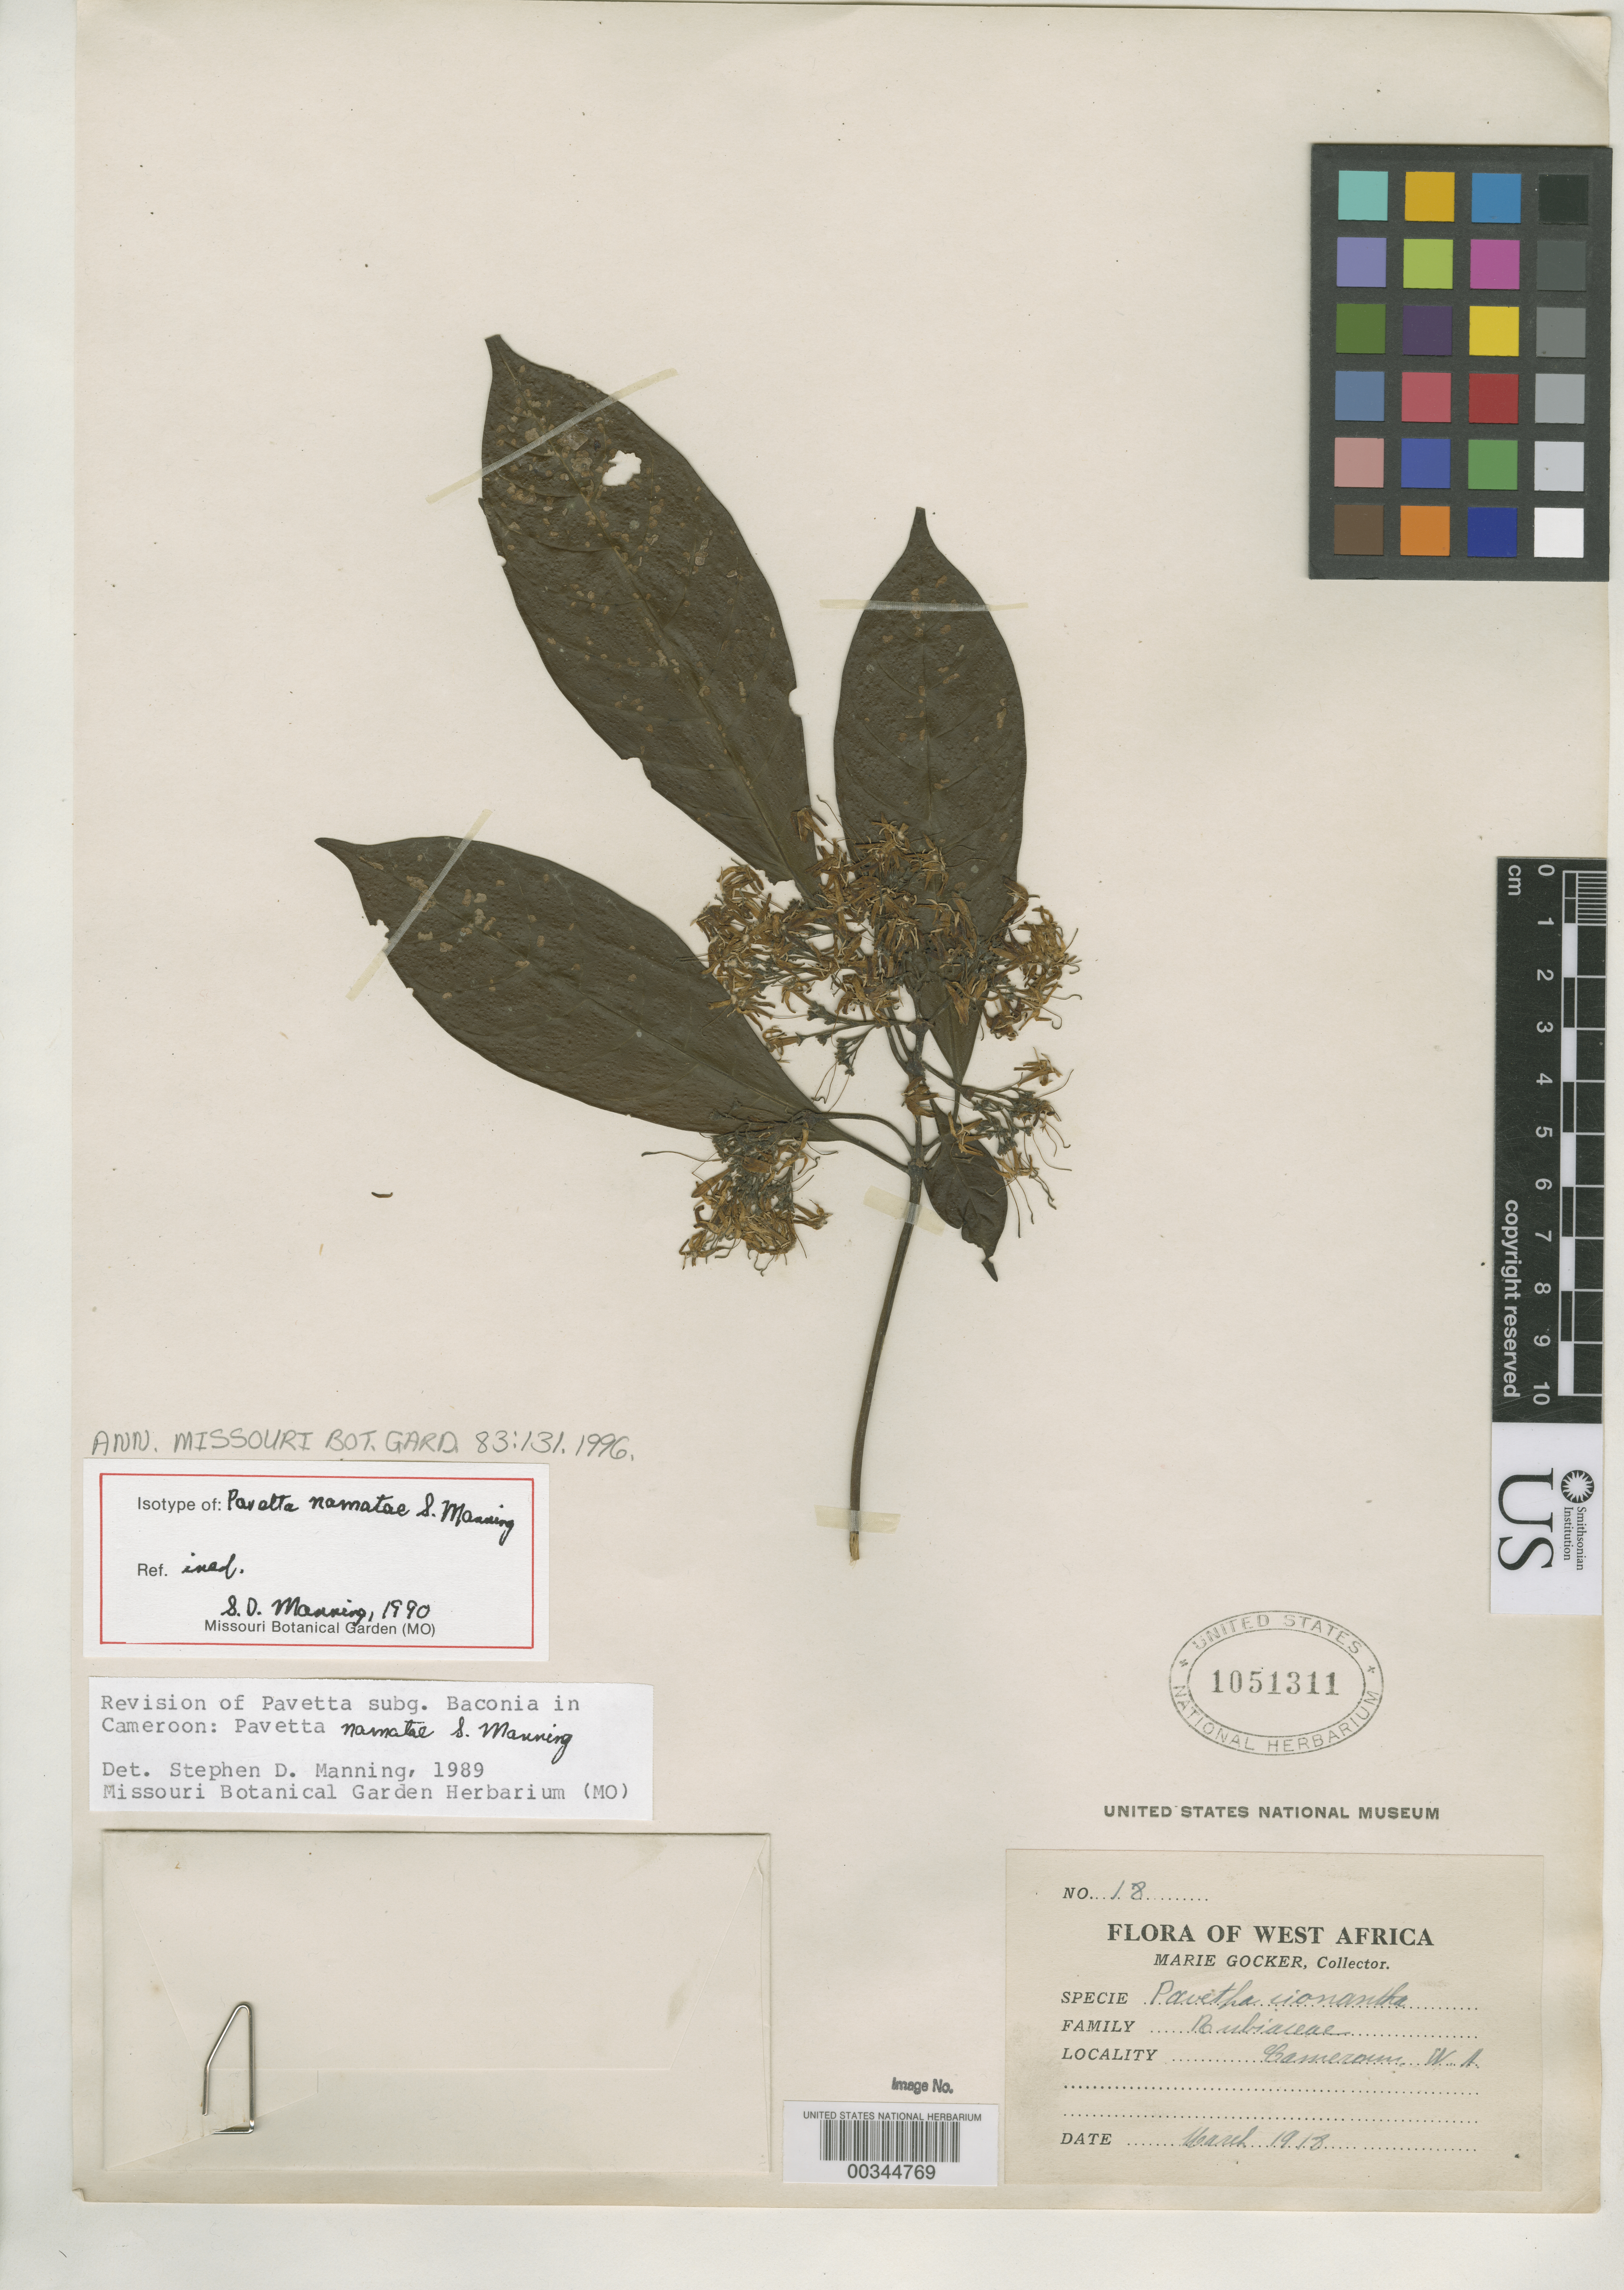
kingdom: Plantae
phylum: Tracheophyta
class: Magnoliopsida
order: Gentianales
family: Rubiaceae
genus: Pavetta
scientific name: Pavetta namatae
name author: S. D. Manning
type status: Isotype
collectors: M. Gocker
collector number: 18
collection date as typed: Mar 1918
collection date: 1918-03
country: Cameroon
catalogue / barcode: US 1051311